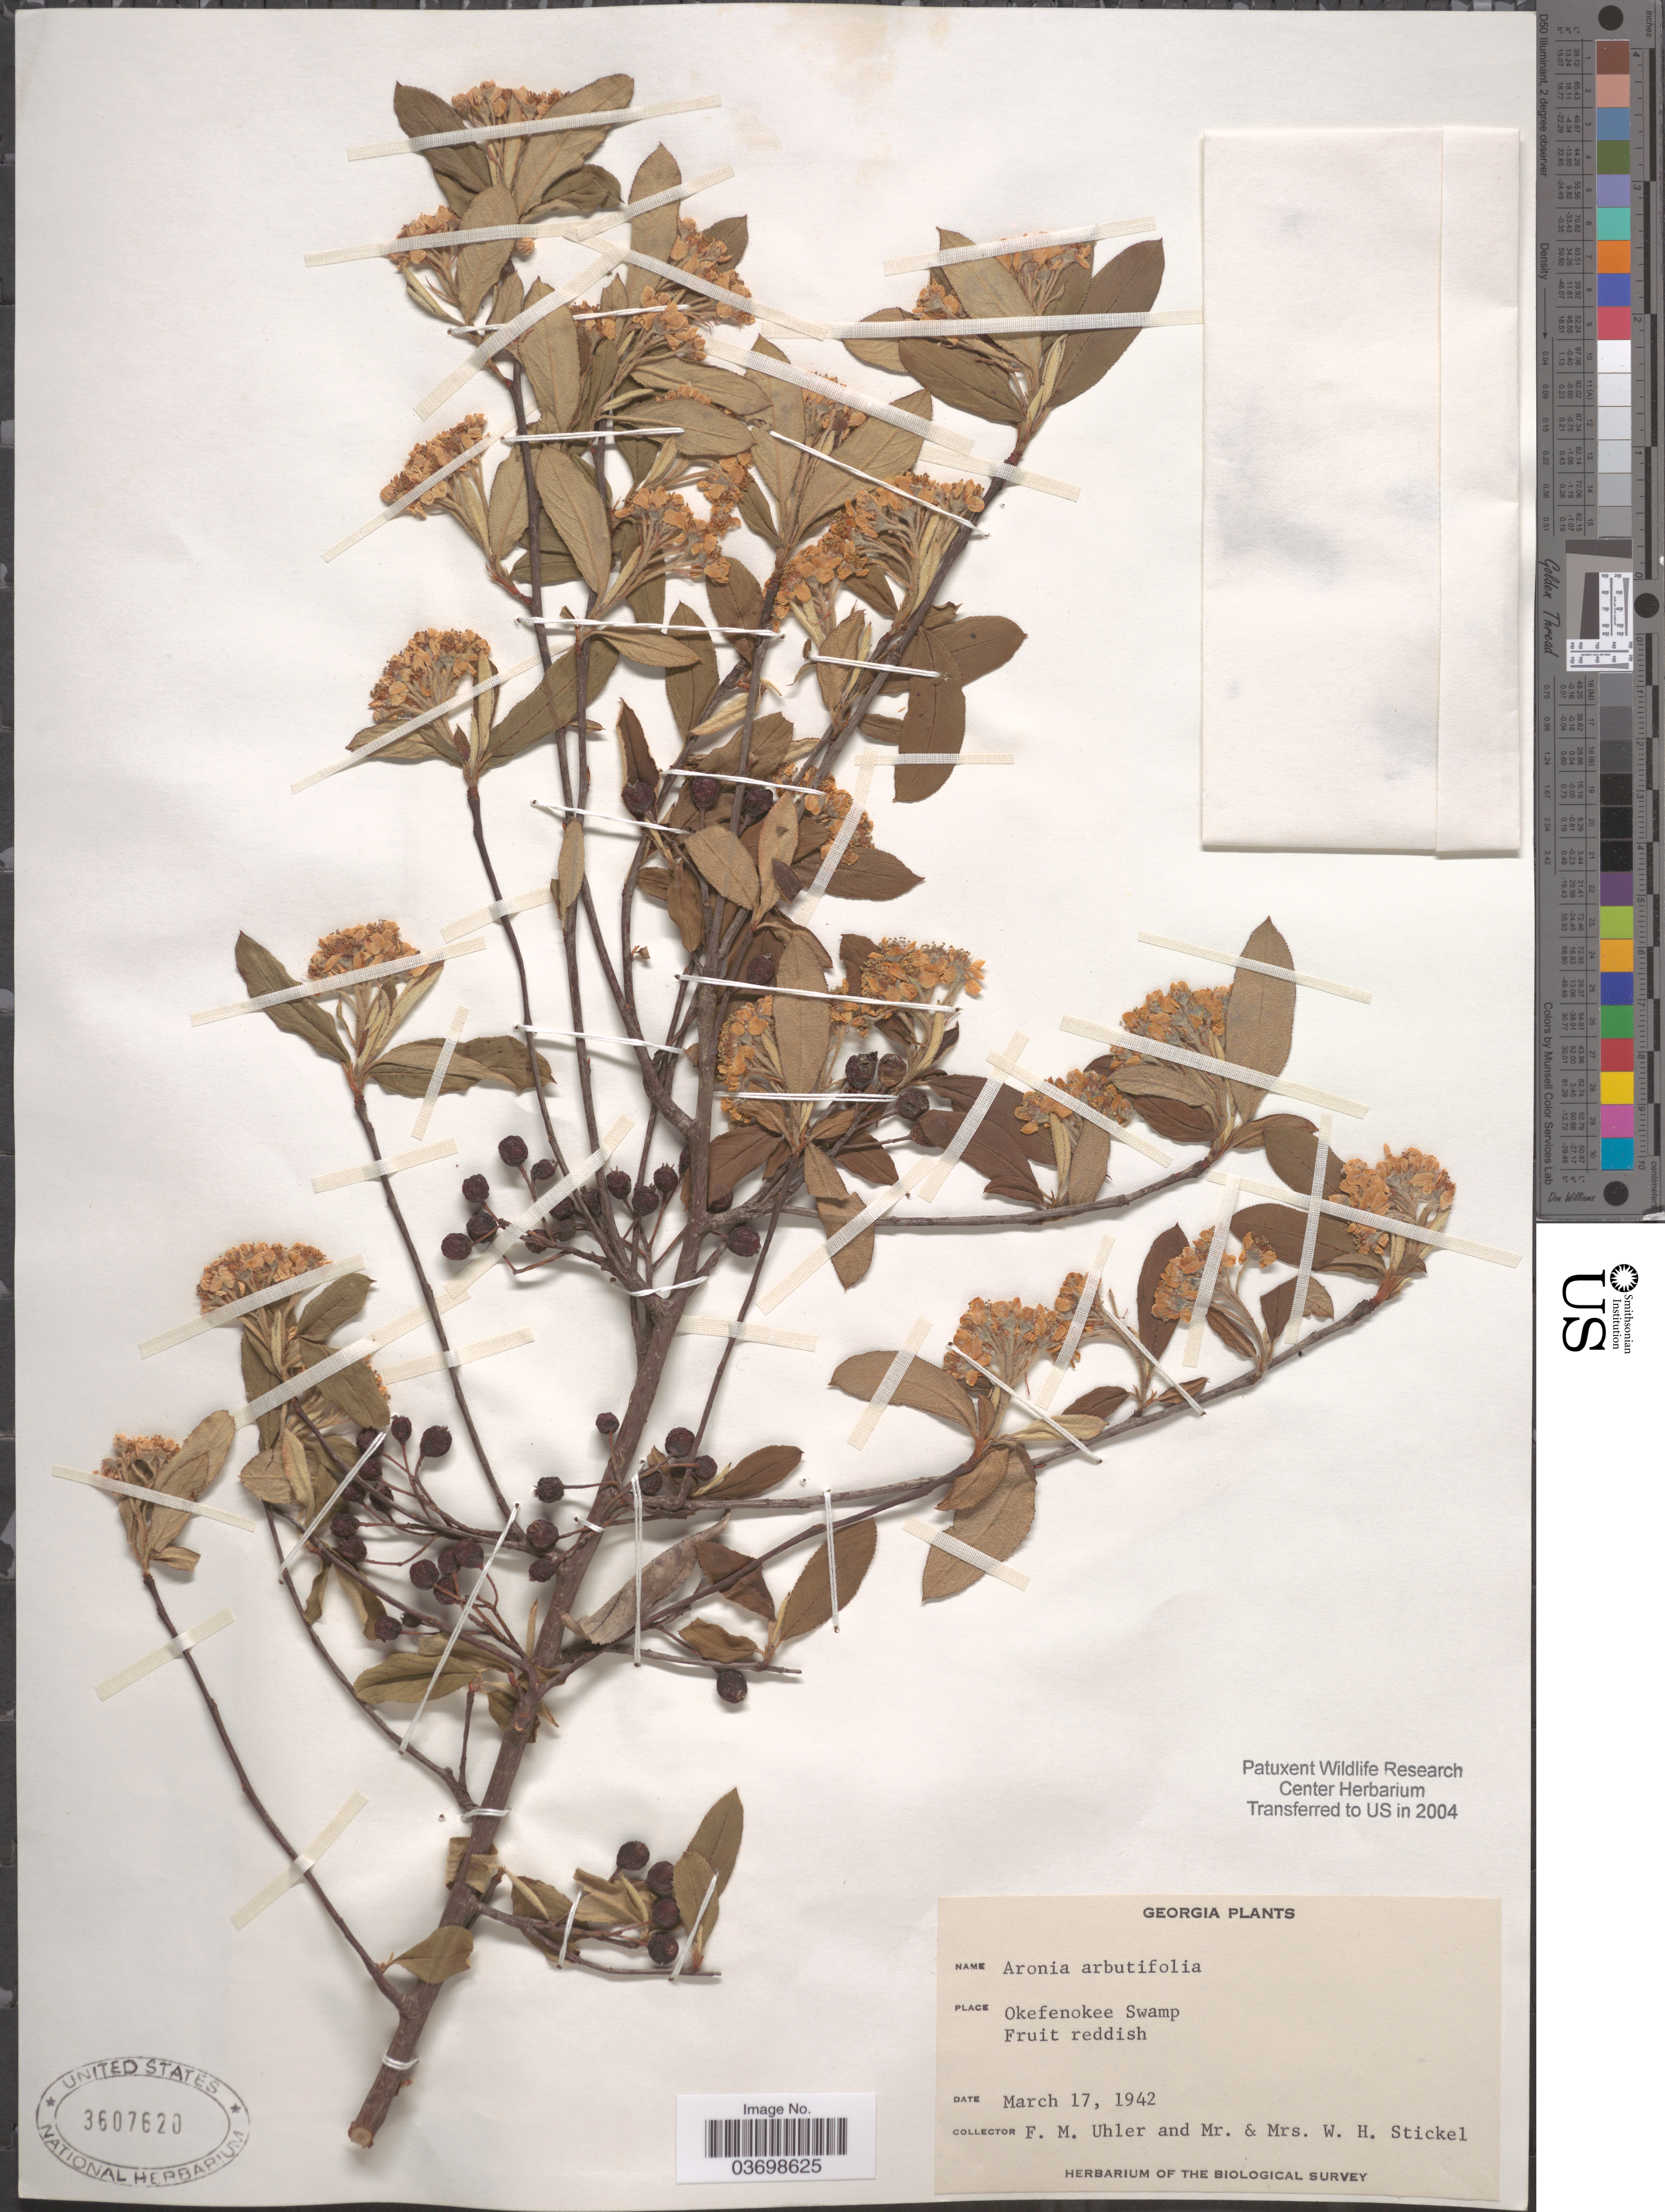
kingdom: Plantae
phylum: Tracheophyta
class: Magnoliopsida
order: Rosales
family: Rosaceae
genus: Aronia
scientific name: Aronia arbutifolia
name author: (L.) Pers.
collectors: F. M. Uhler, W. Stickel & W. Stickel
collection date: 1942-03-17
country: United States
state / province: Georgia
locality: Okefenokee Swamp.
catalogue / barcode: US 3607620